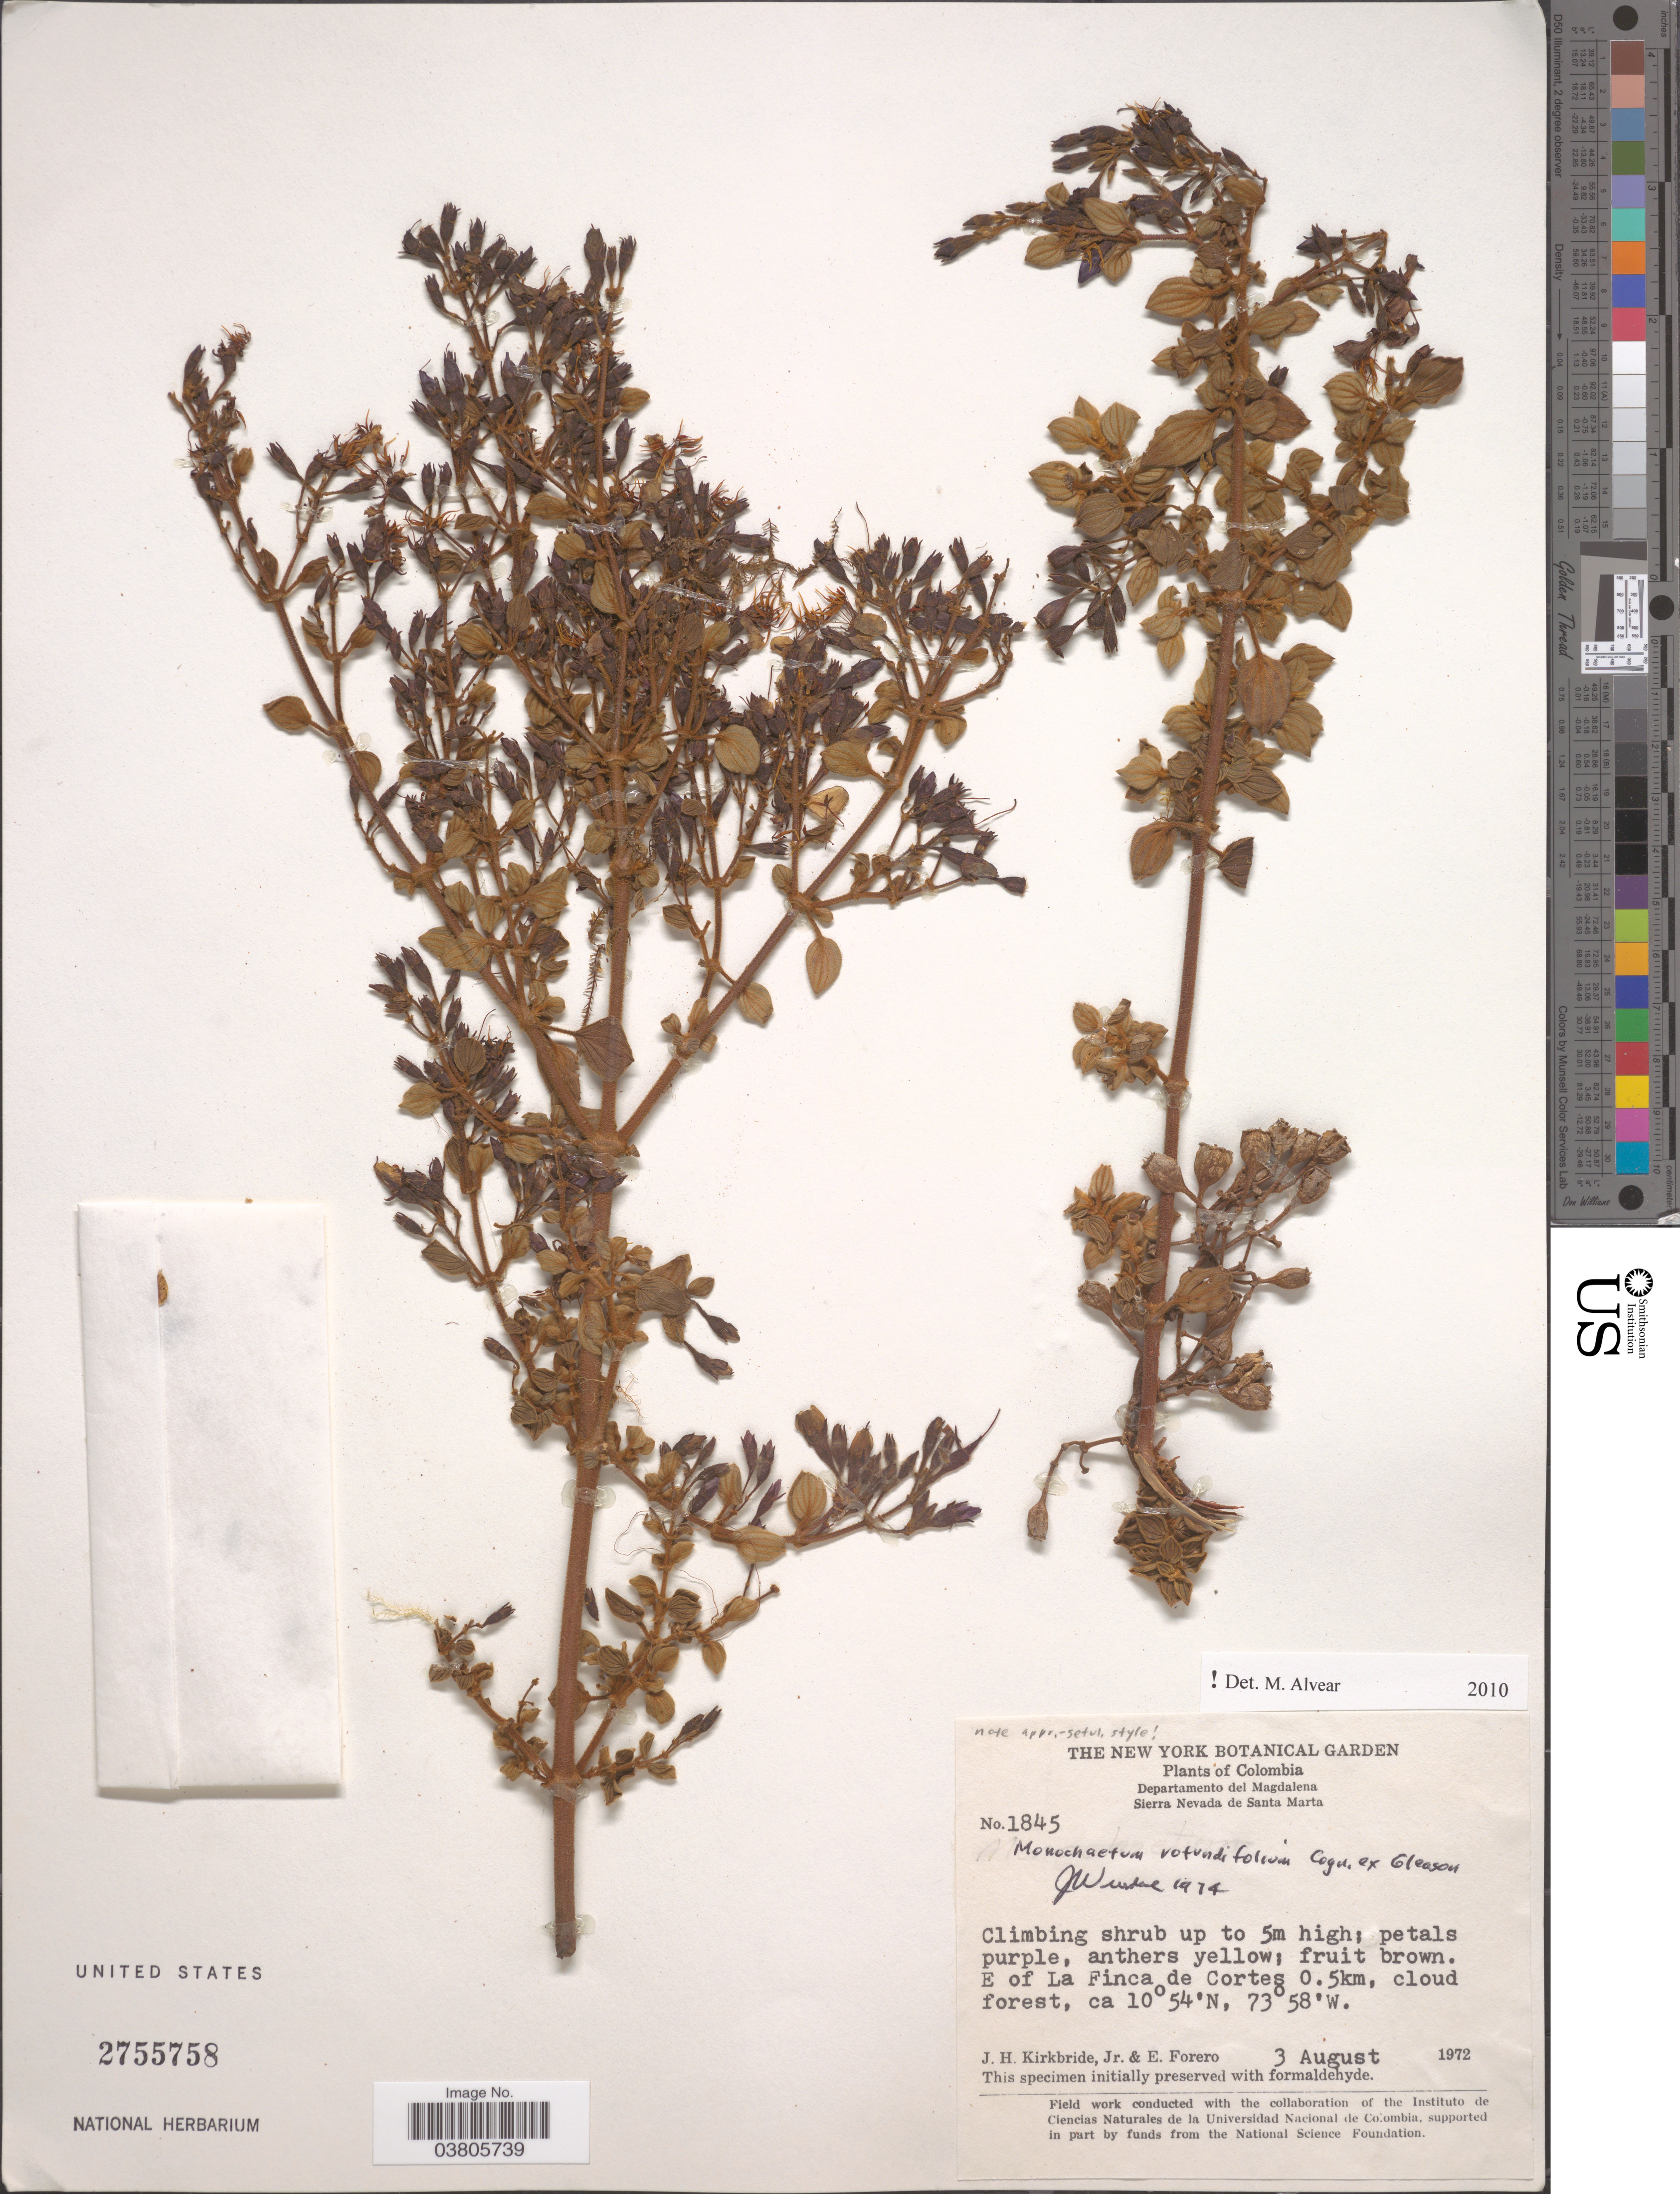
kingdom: Plantae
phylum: Tracheophyta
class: Magnoliopsida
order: Myrtales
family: Melastomataceae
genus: Monochaetum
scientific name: Monochaetum rotundifolium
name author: Cogn.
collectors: J. H. Kirkbride & E. Forero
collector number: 1845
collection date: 1972-08-03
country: Colombia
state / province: Magdalena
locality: Departamento del Magdalena. Sierra Nevada de Santa Marta. E of La finca de Cortes 0.5 km.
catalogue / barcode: US 2755758